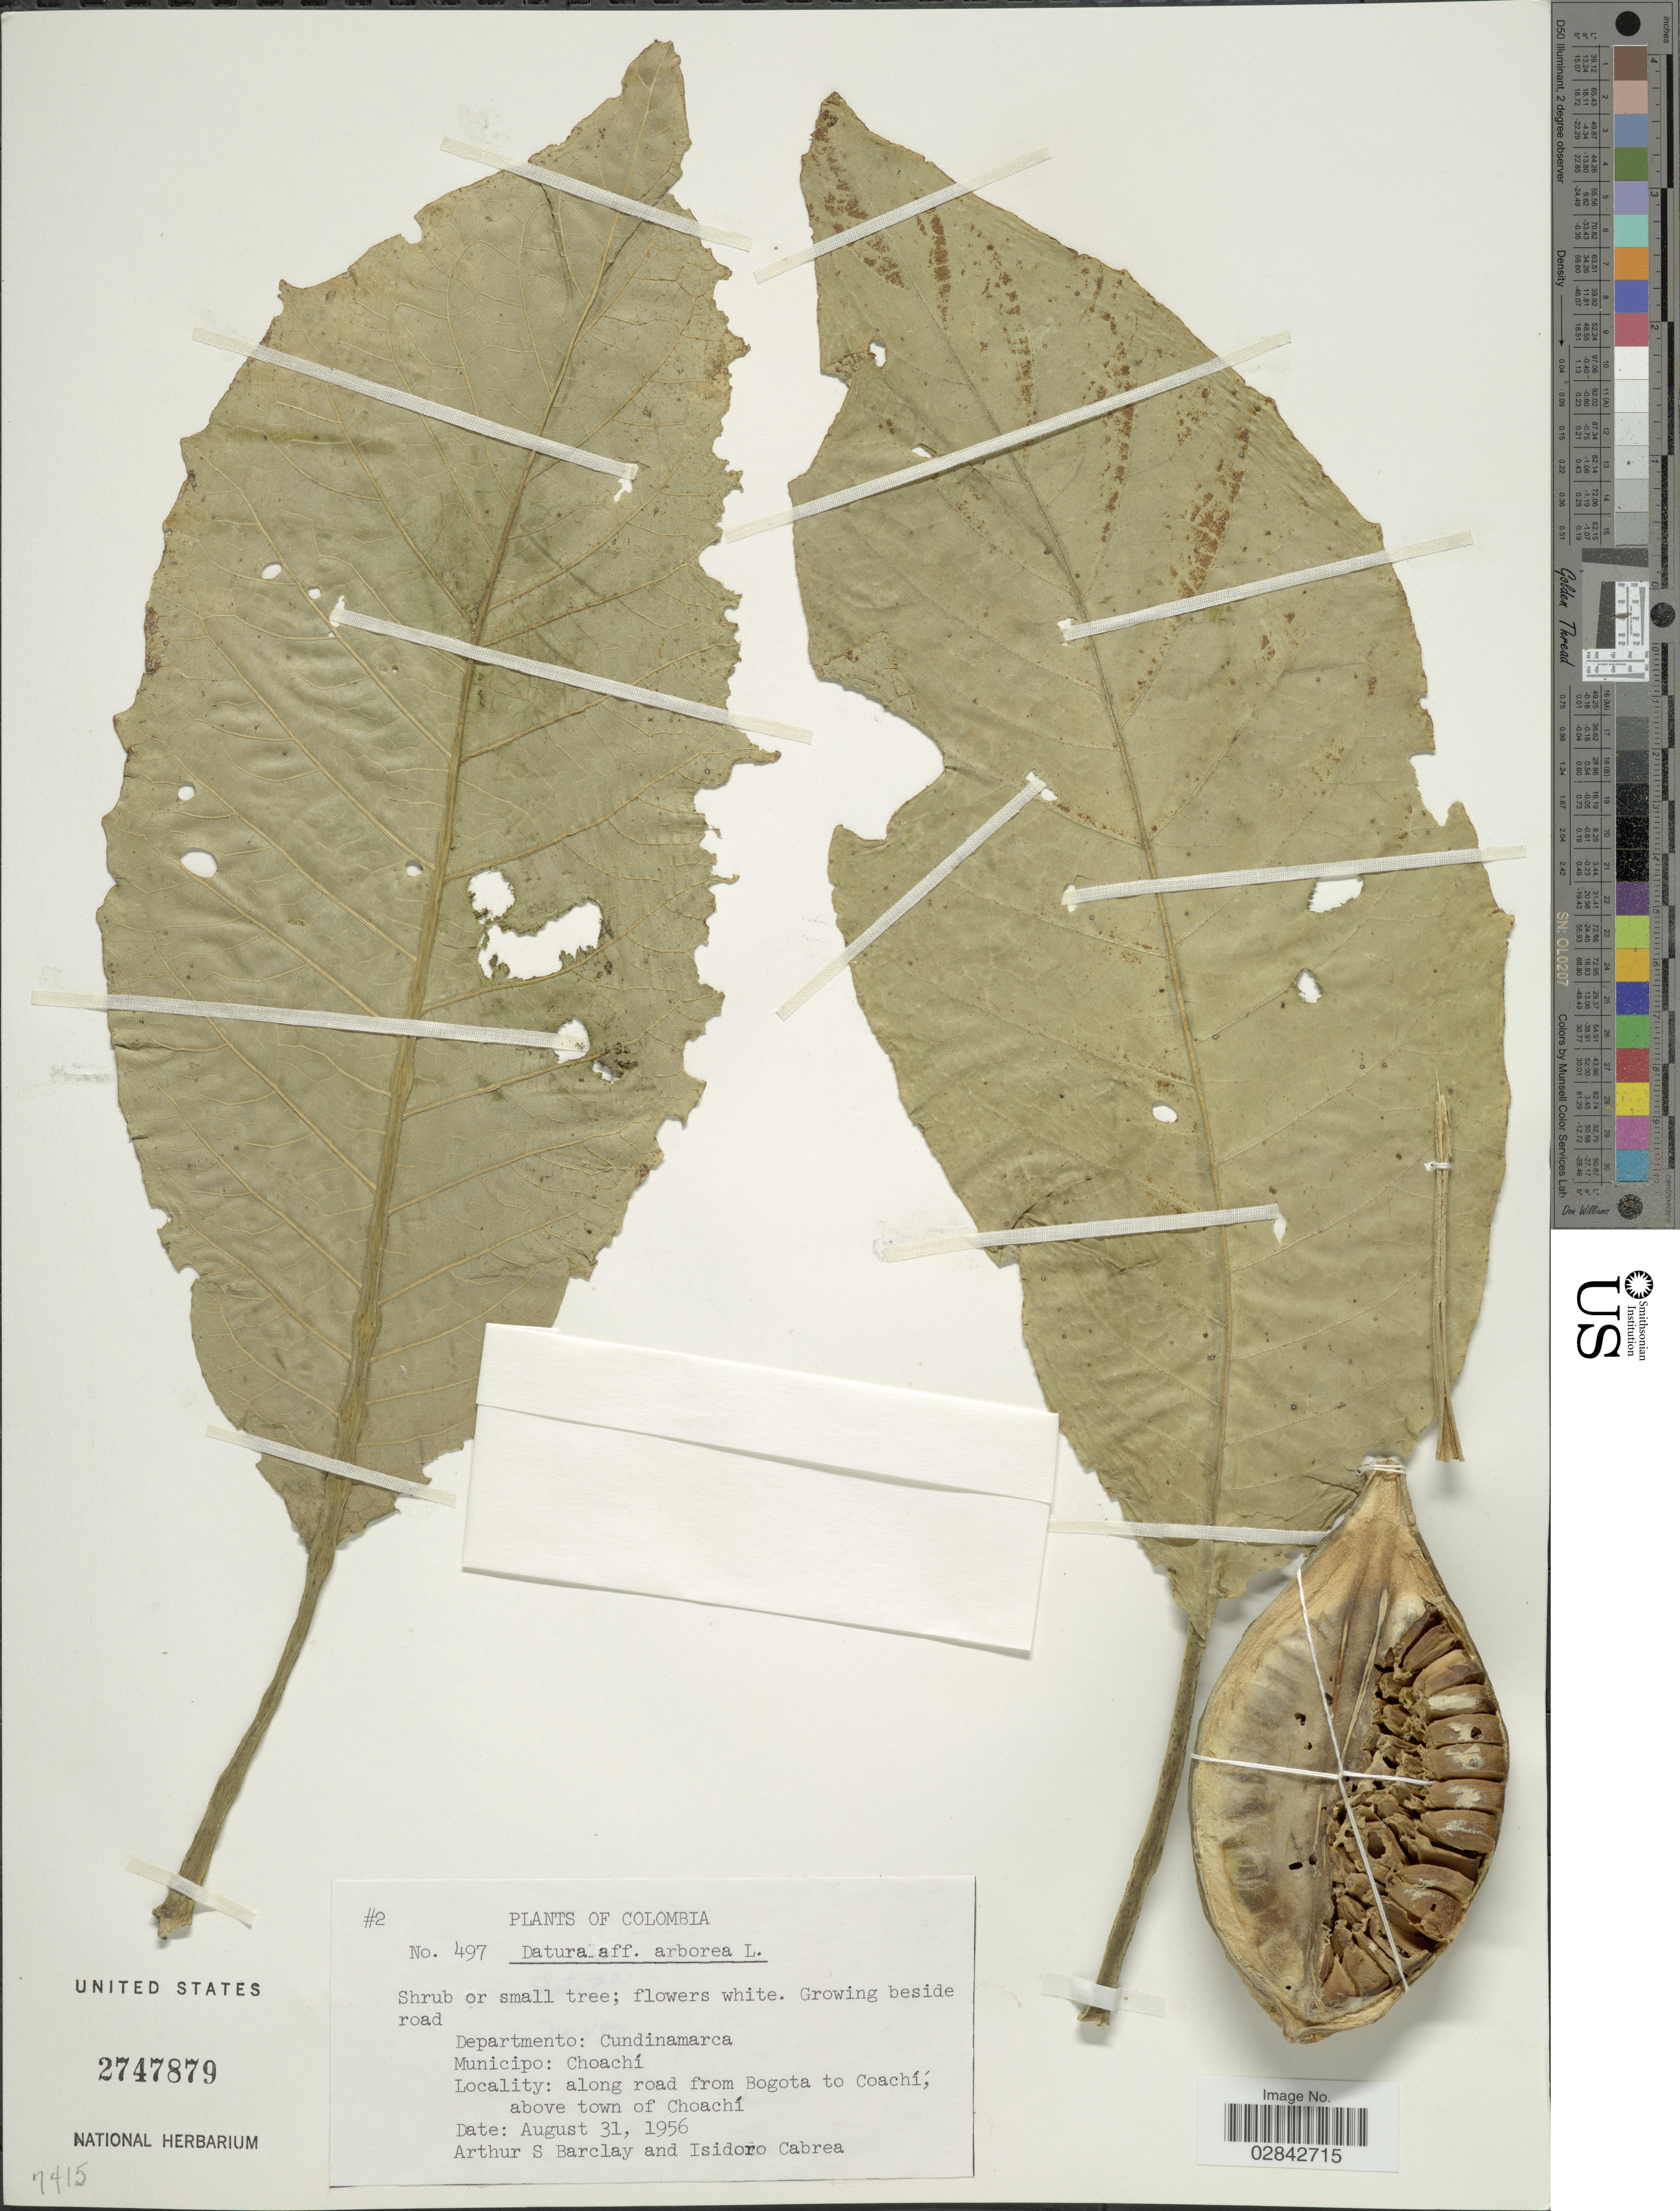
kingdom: Plantae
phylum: Tracheophyta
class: Magnoliopsida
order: Solanales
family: Solanaceae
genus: Brugmansia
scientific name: Brugmansia arborea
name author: (L.) Lagerh.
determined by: (US) Smithsonian Institution - National Museum of Natural History - Department of Botany (UNITED STATES)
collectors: A. S. Barclay & I. Cabrera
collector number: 497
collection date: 1956-08-31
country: Colombia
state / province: Cundinamarca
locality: Departmento: Cundinamarca. Municipio: Choachí. Along road from Bogota to Coachí, above town of Choachí.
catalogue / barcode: US 2747879